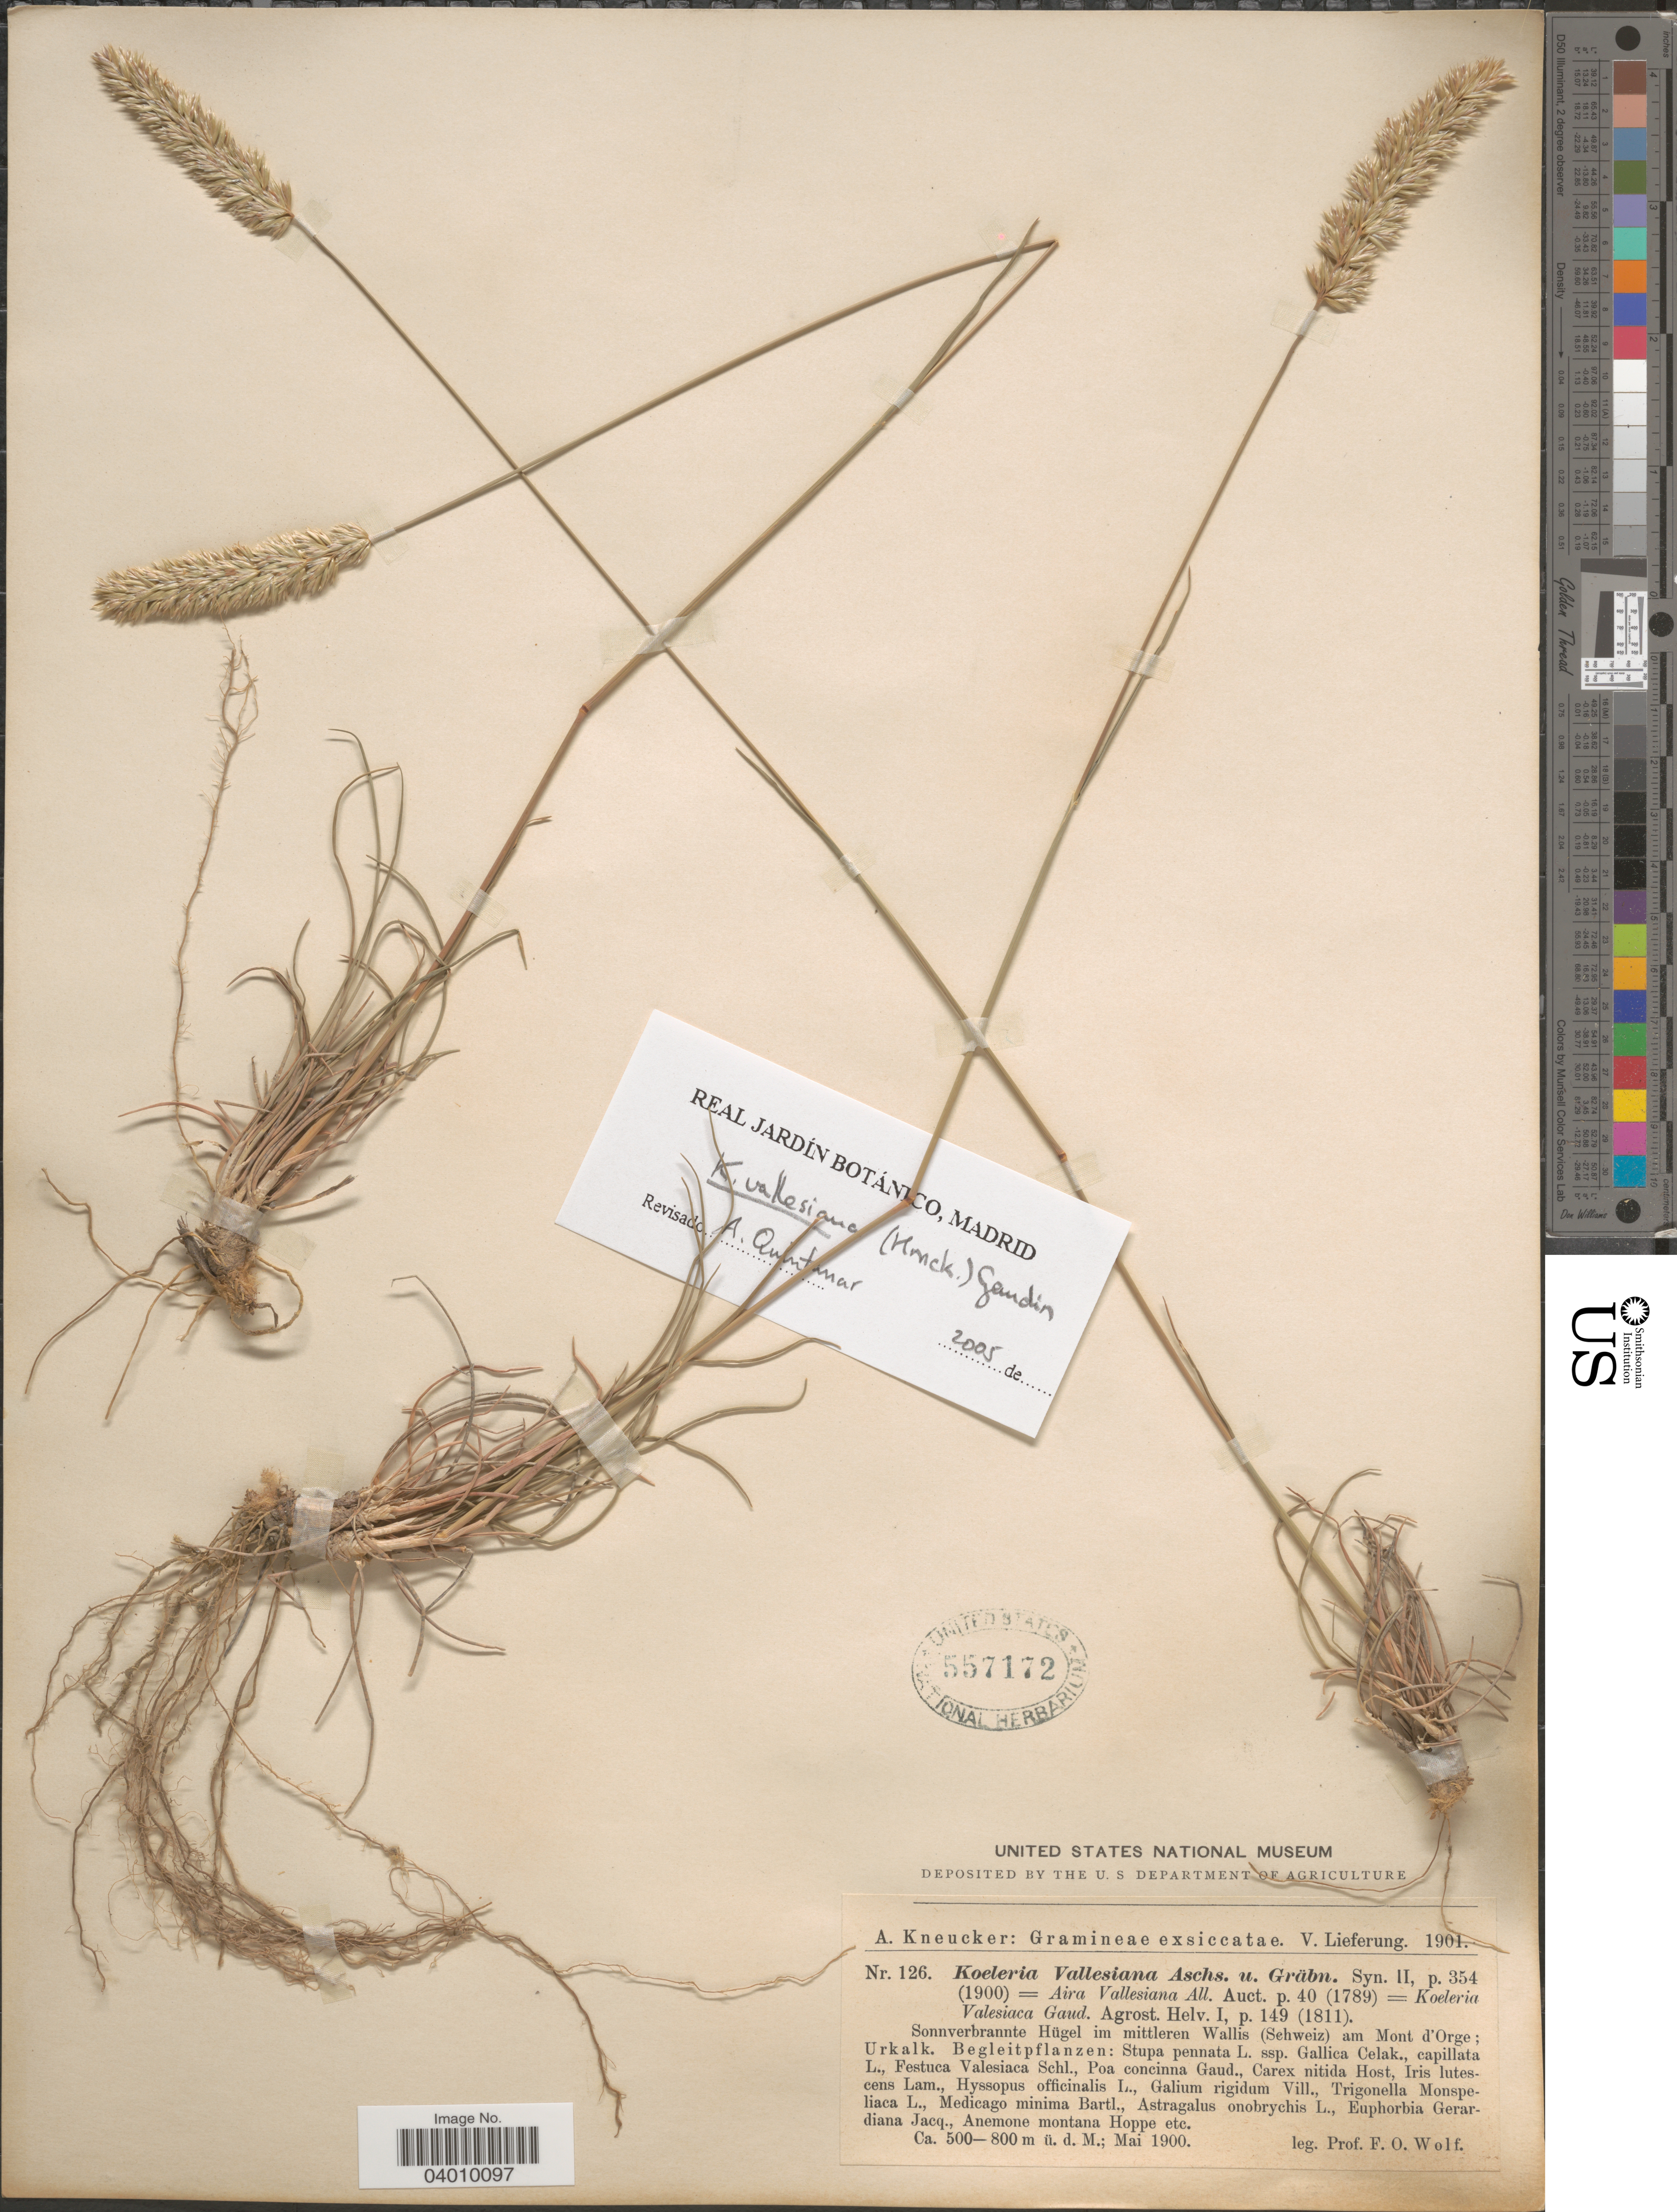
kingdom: Plantae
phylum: Tracheophyta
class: Liliopsida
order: Poales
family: Poaceae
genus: Koeleria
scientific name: Koeleria vallesiana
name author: (Honck.) Gaudin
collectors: F. Wolf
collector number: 126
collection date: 1900-05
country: Switzerland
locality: Sonnverbrannte Hügel im mittleren Wallis (Schweiz) am Mont d' Orge; Urkalk.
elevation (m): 500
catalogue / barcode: US 557172